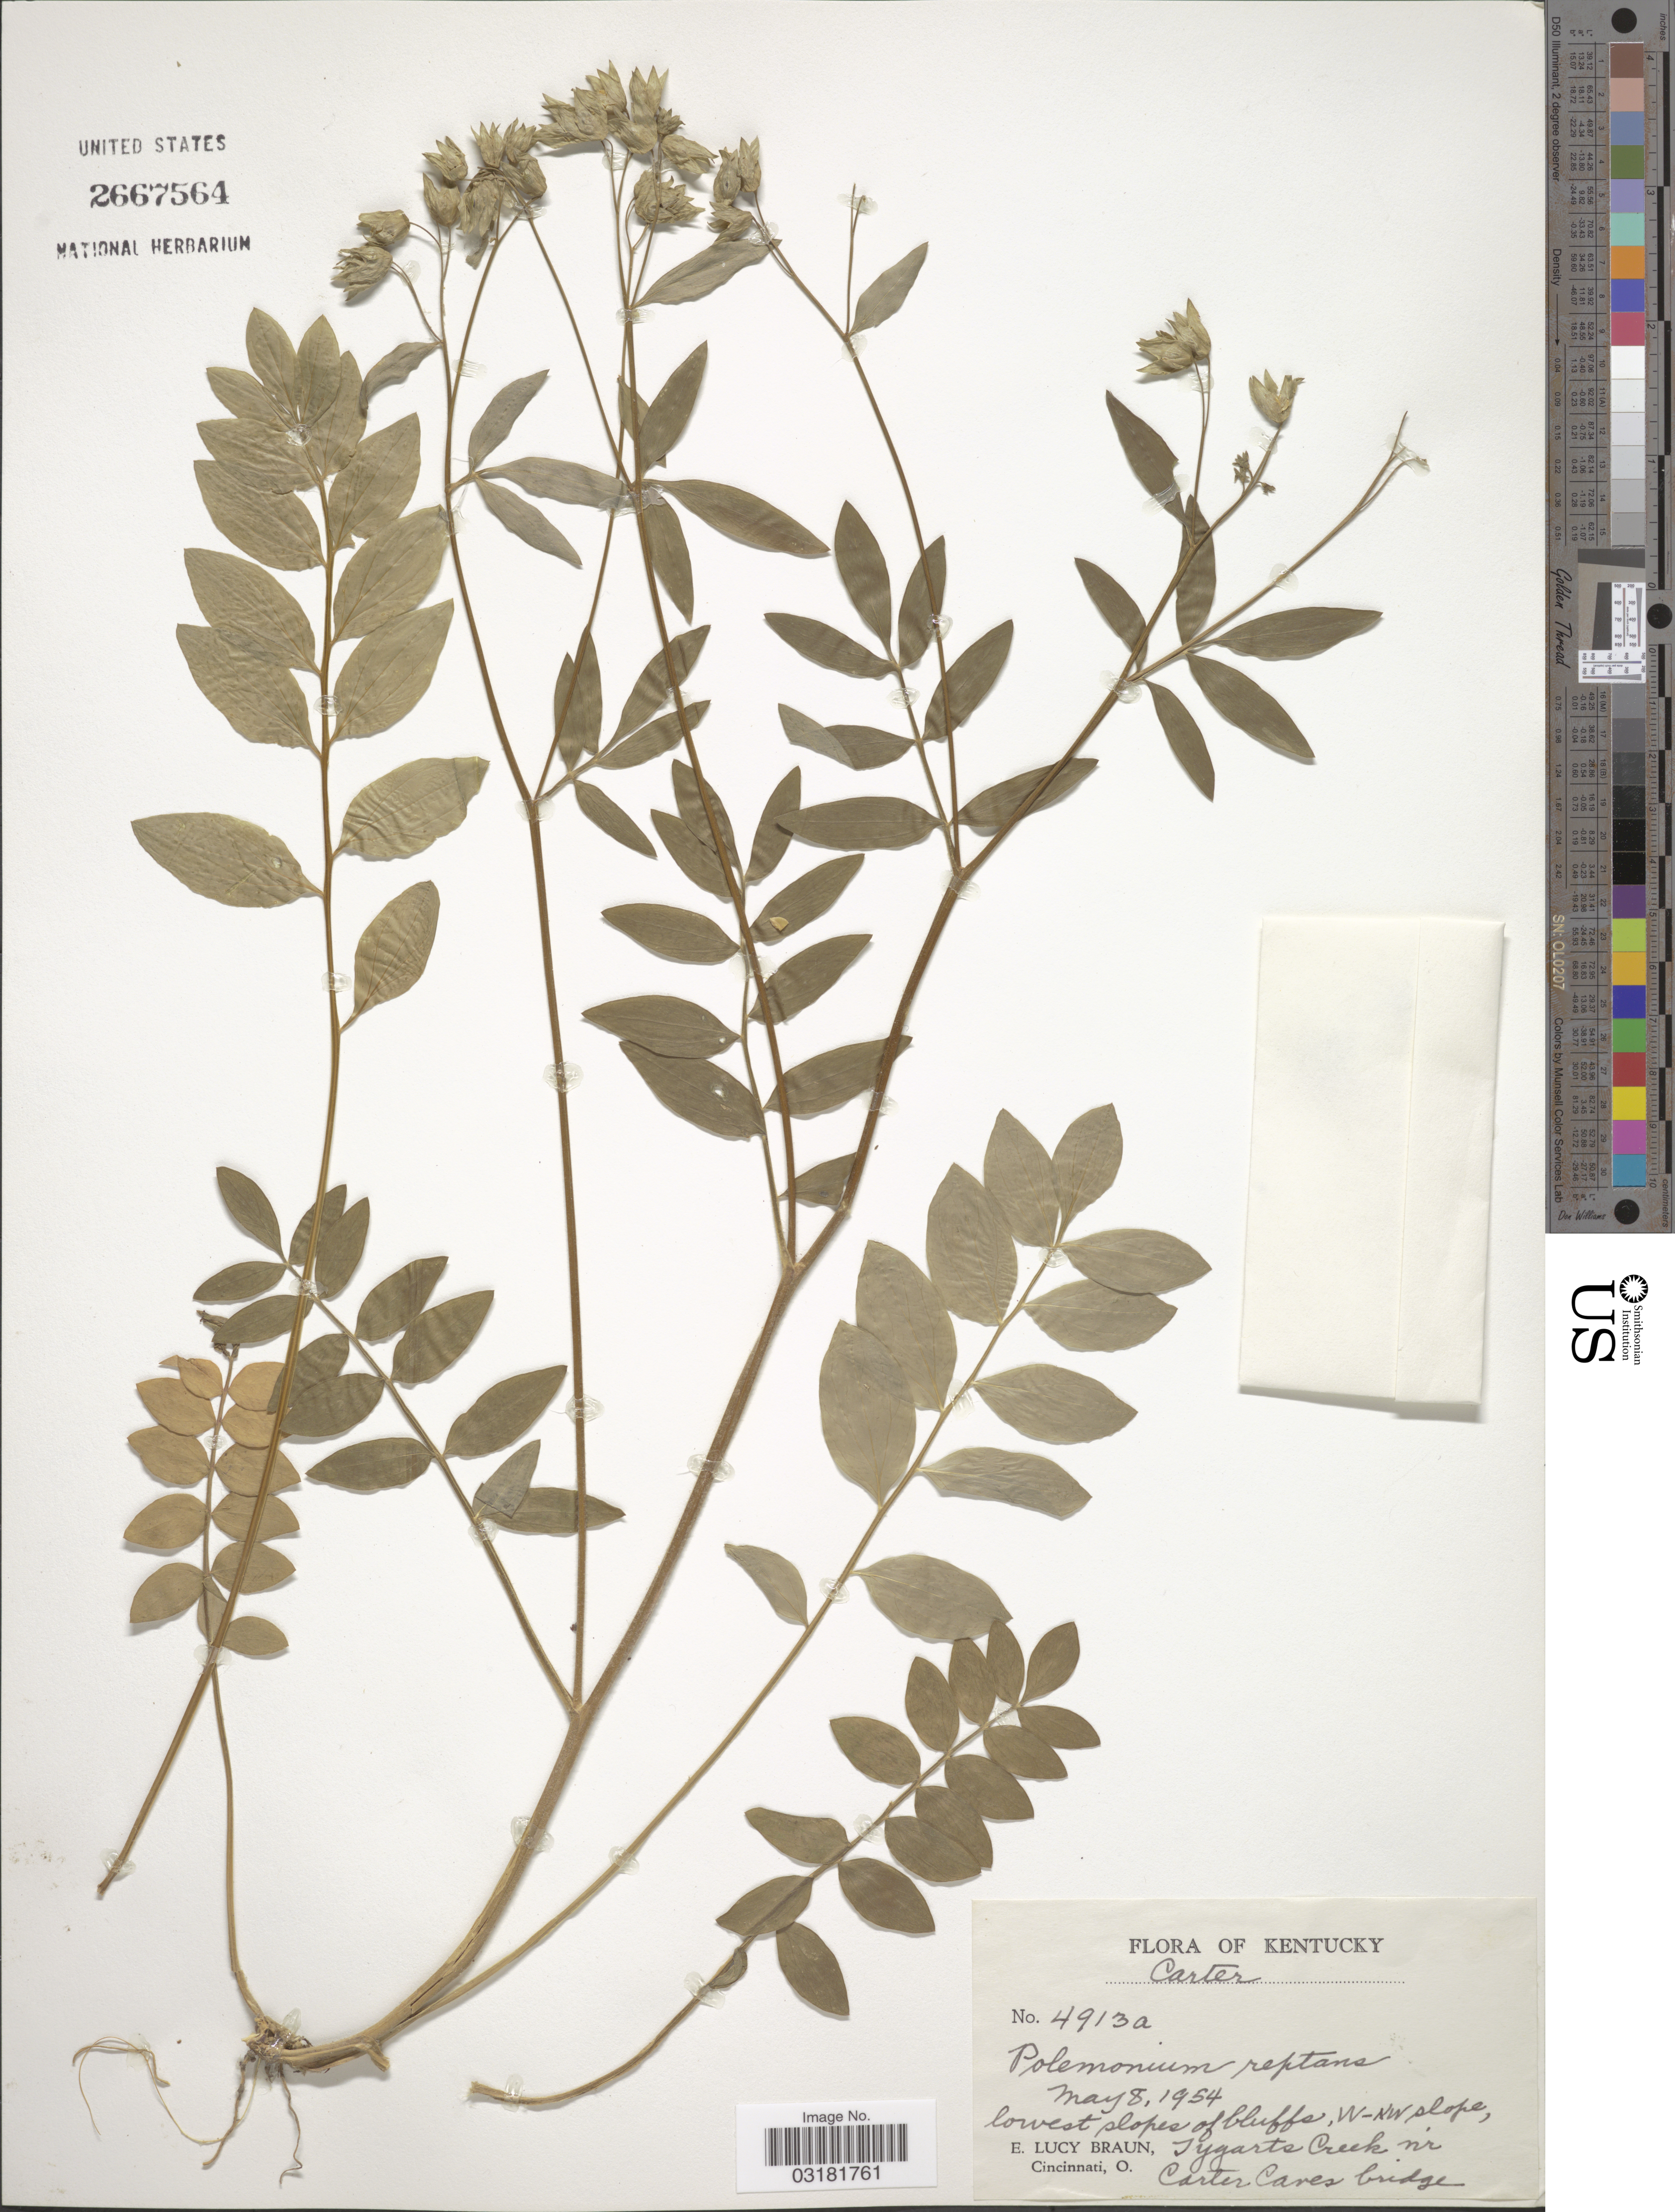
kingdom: Plantae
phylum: Tracheophyta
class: Magnoliopsida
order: Ericales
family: Polemoniaceae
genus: Polemonium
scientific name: Polemonium reptans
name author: L.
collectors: E. L. Braun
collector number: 4913a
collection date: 1954-05-08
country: United States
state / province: Kentucky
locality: Carter. Lowest slope of bluffs, W-NW slope, Tygarts Creek nr Carter Caves bridge.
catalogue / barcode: US 2667564